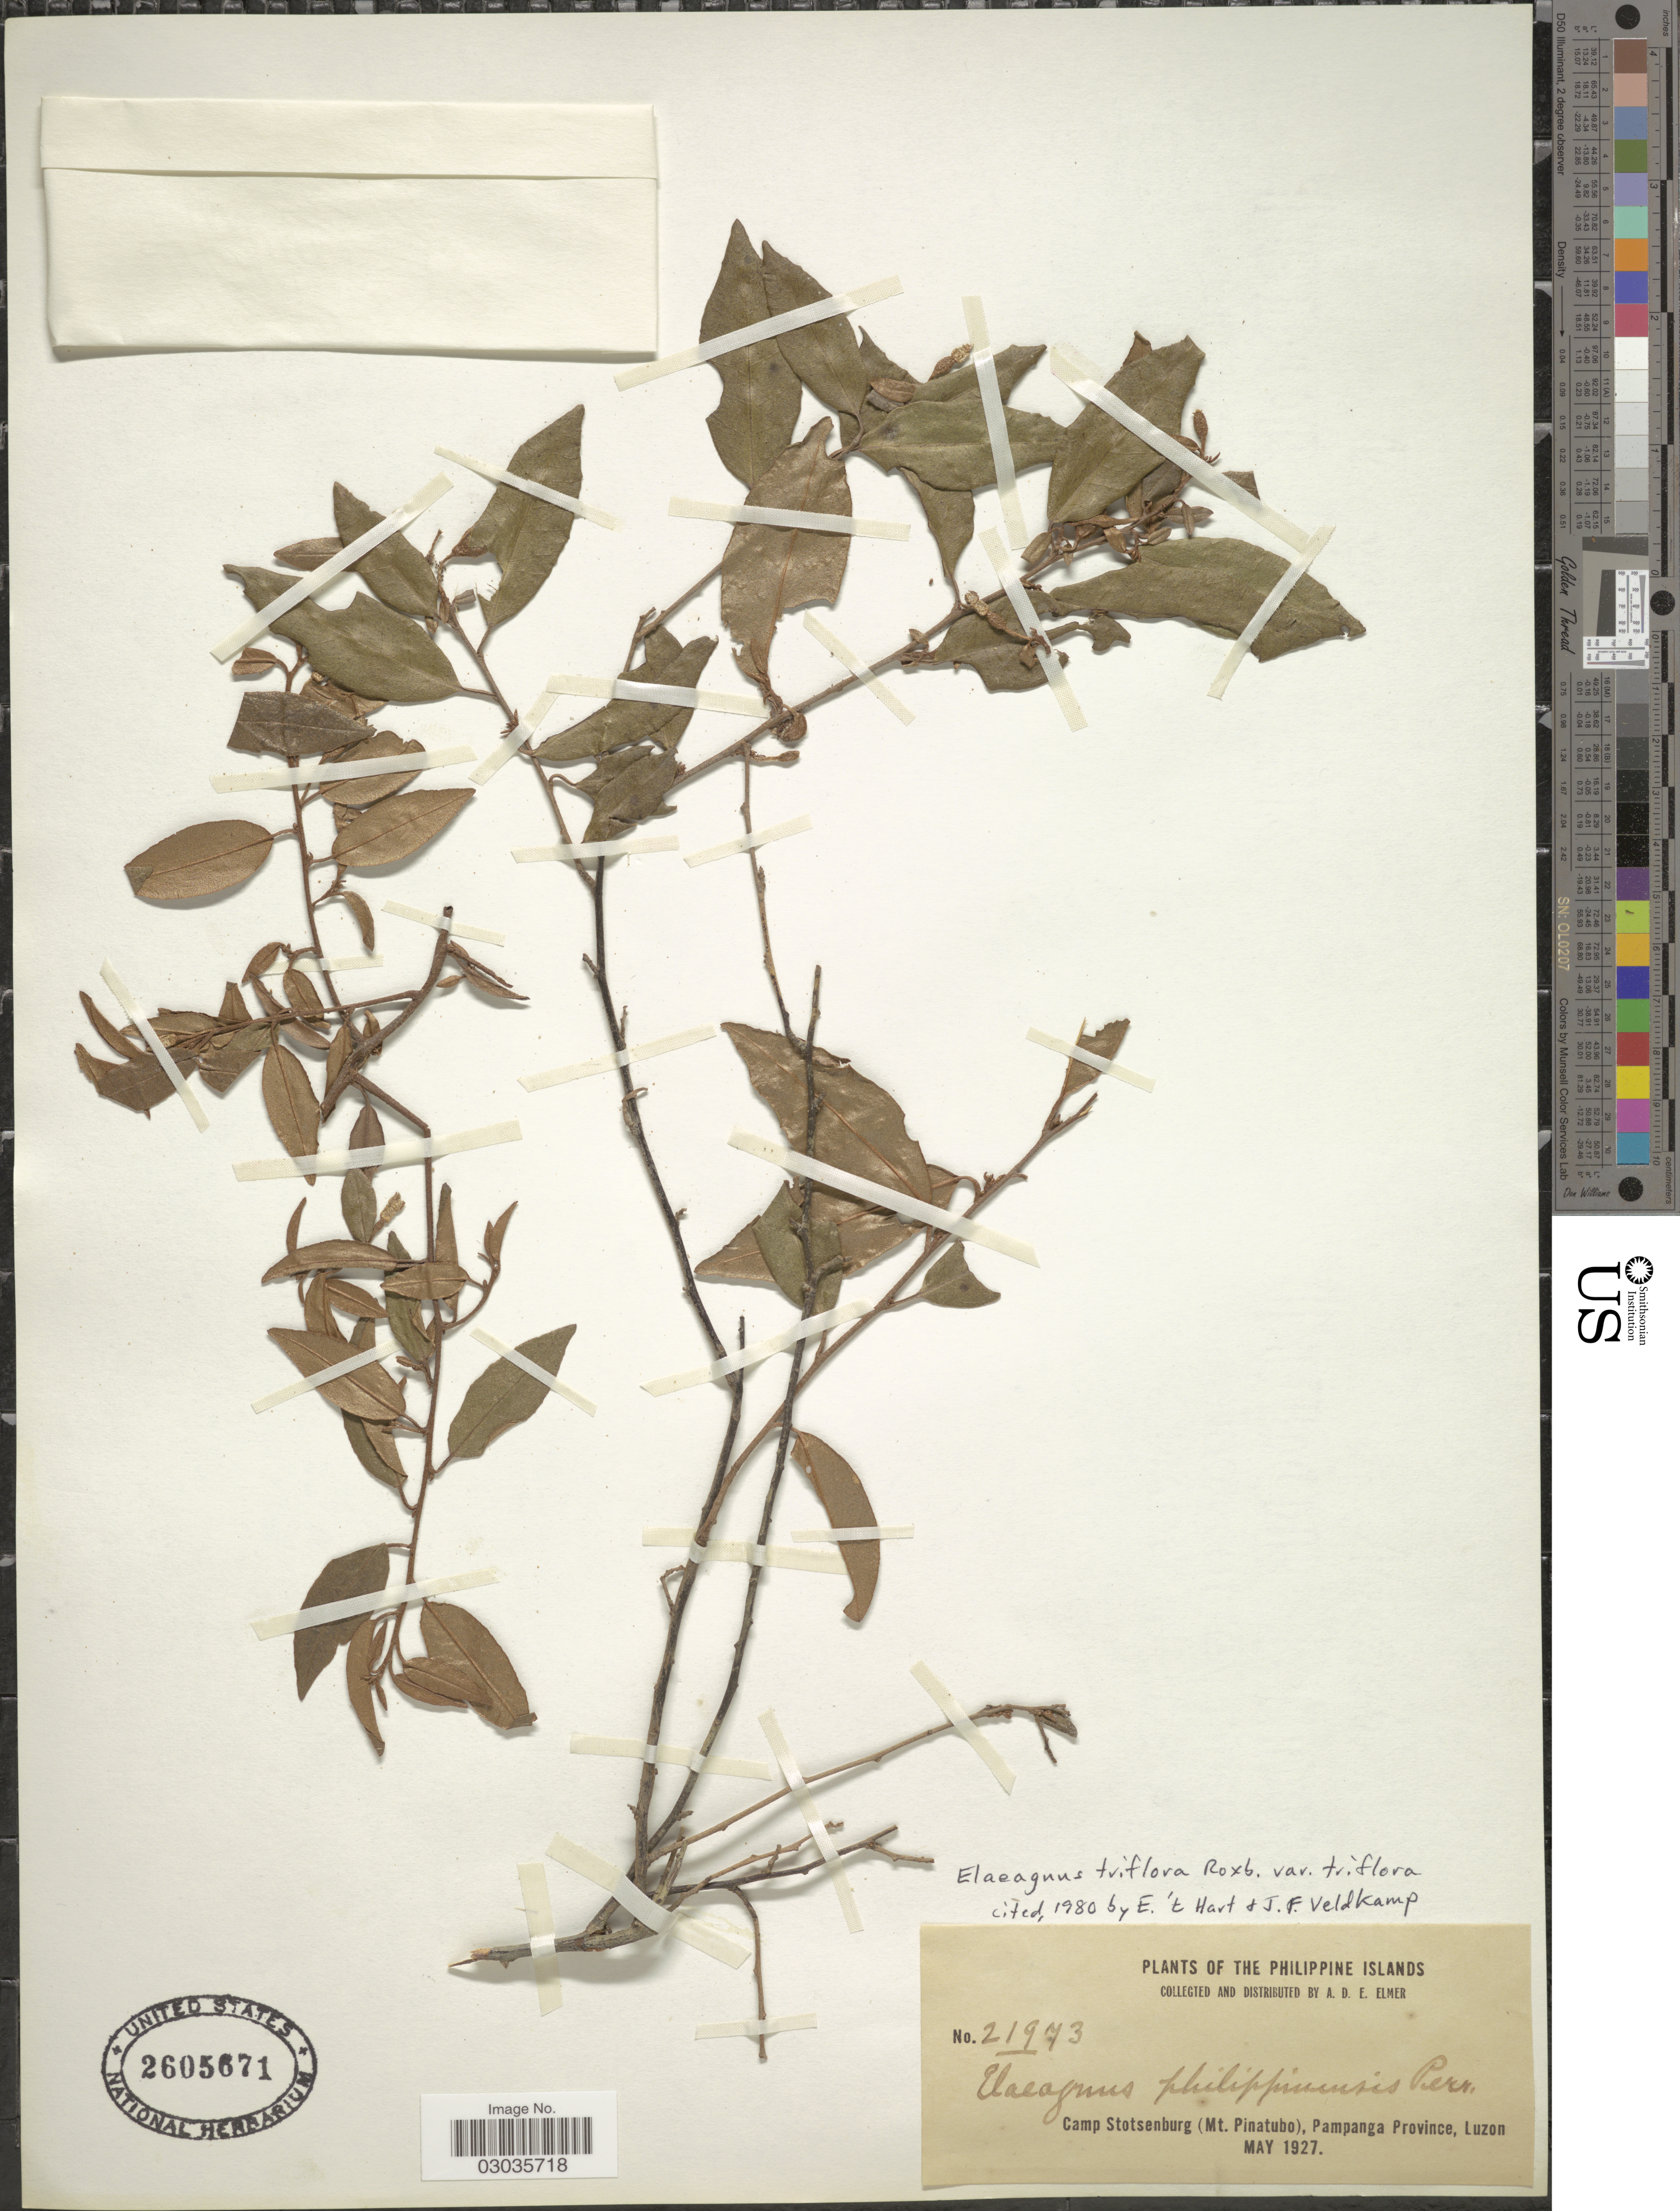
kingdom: Plantae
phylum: Tracheophyta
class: Magnoliopsida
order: Rosales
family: Elaeagnaceae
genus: Elaeagnus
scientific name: Elaeagnus triflora var. triflora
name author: Roxb.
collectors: A. D. E. Elmer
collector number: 21973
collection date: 1927-05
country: Philippines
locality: Camp Stotsenburg (Mt. Pinatubo), Pampanga Province, Luzon.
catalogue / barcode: US 2605671